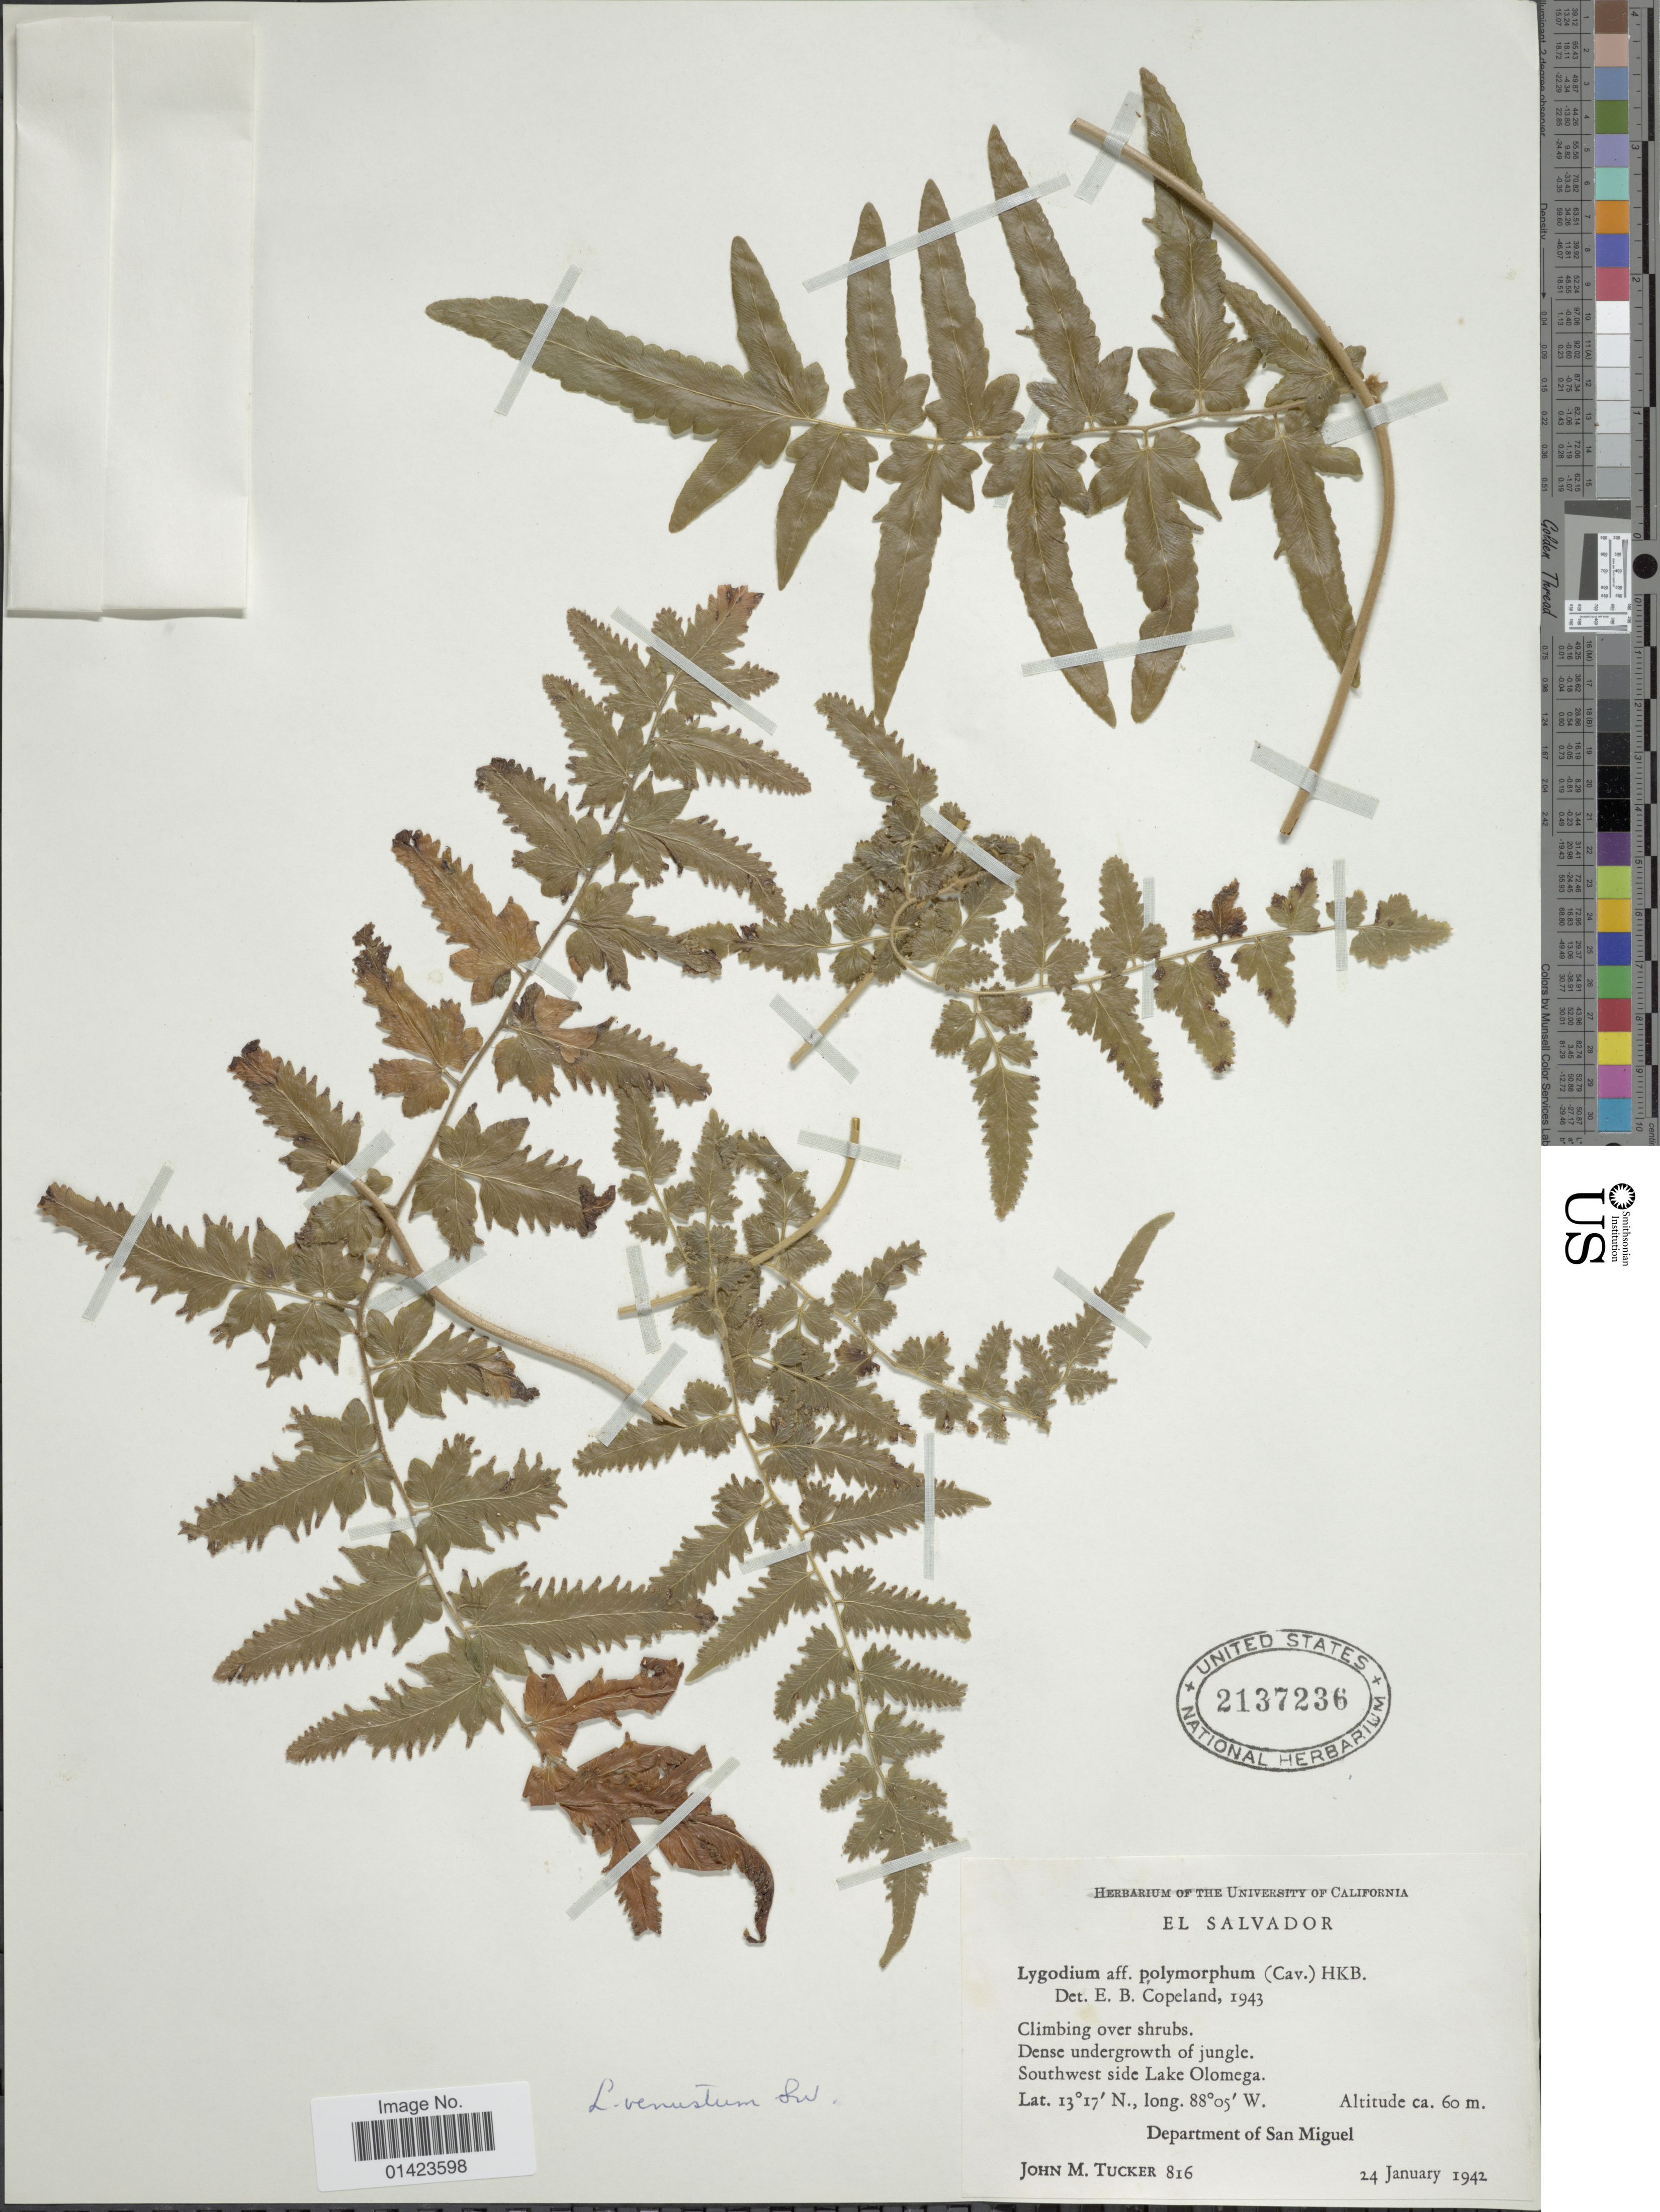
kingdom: Plantae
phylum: Tracheophyta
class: Polypodiopsida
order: Schizaeales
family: Lygodiaceae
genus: Lygodium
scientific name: Lygodium venustum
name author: Sw.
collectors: J. M. Tucker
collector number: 816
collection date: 1942-01-24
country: El Salvador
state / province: San Miguel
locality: El Salvador, Southwest side Lake Olomega, Department of San Miguel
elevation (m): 60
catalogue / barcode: US 2137236